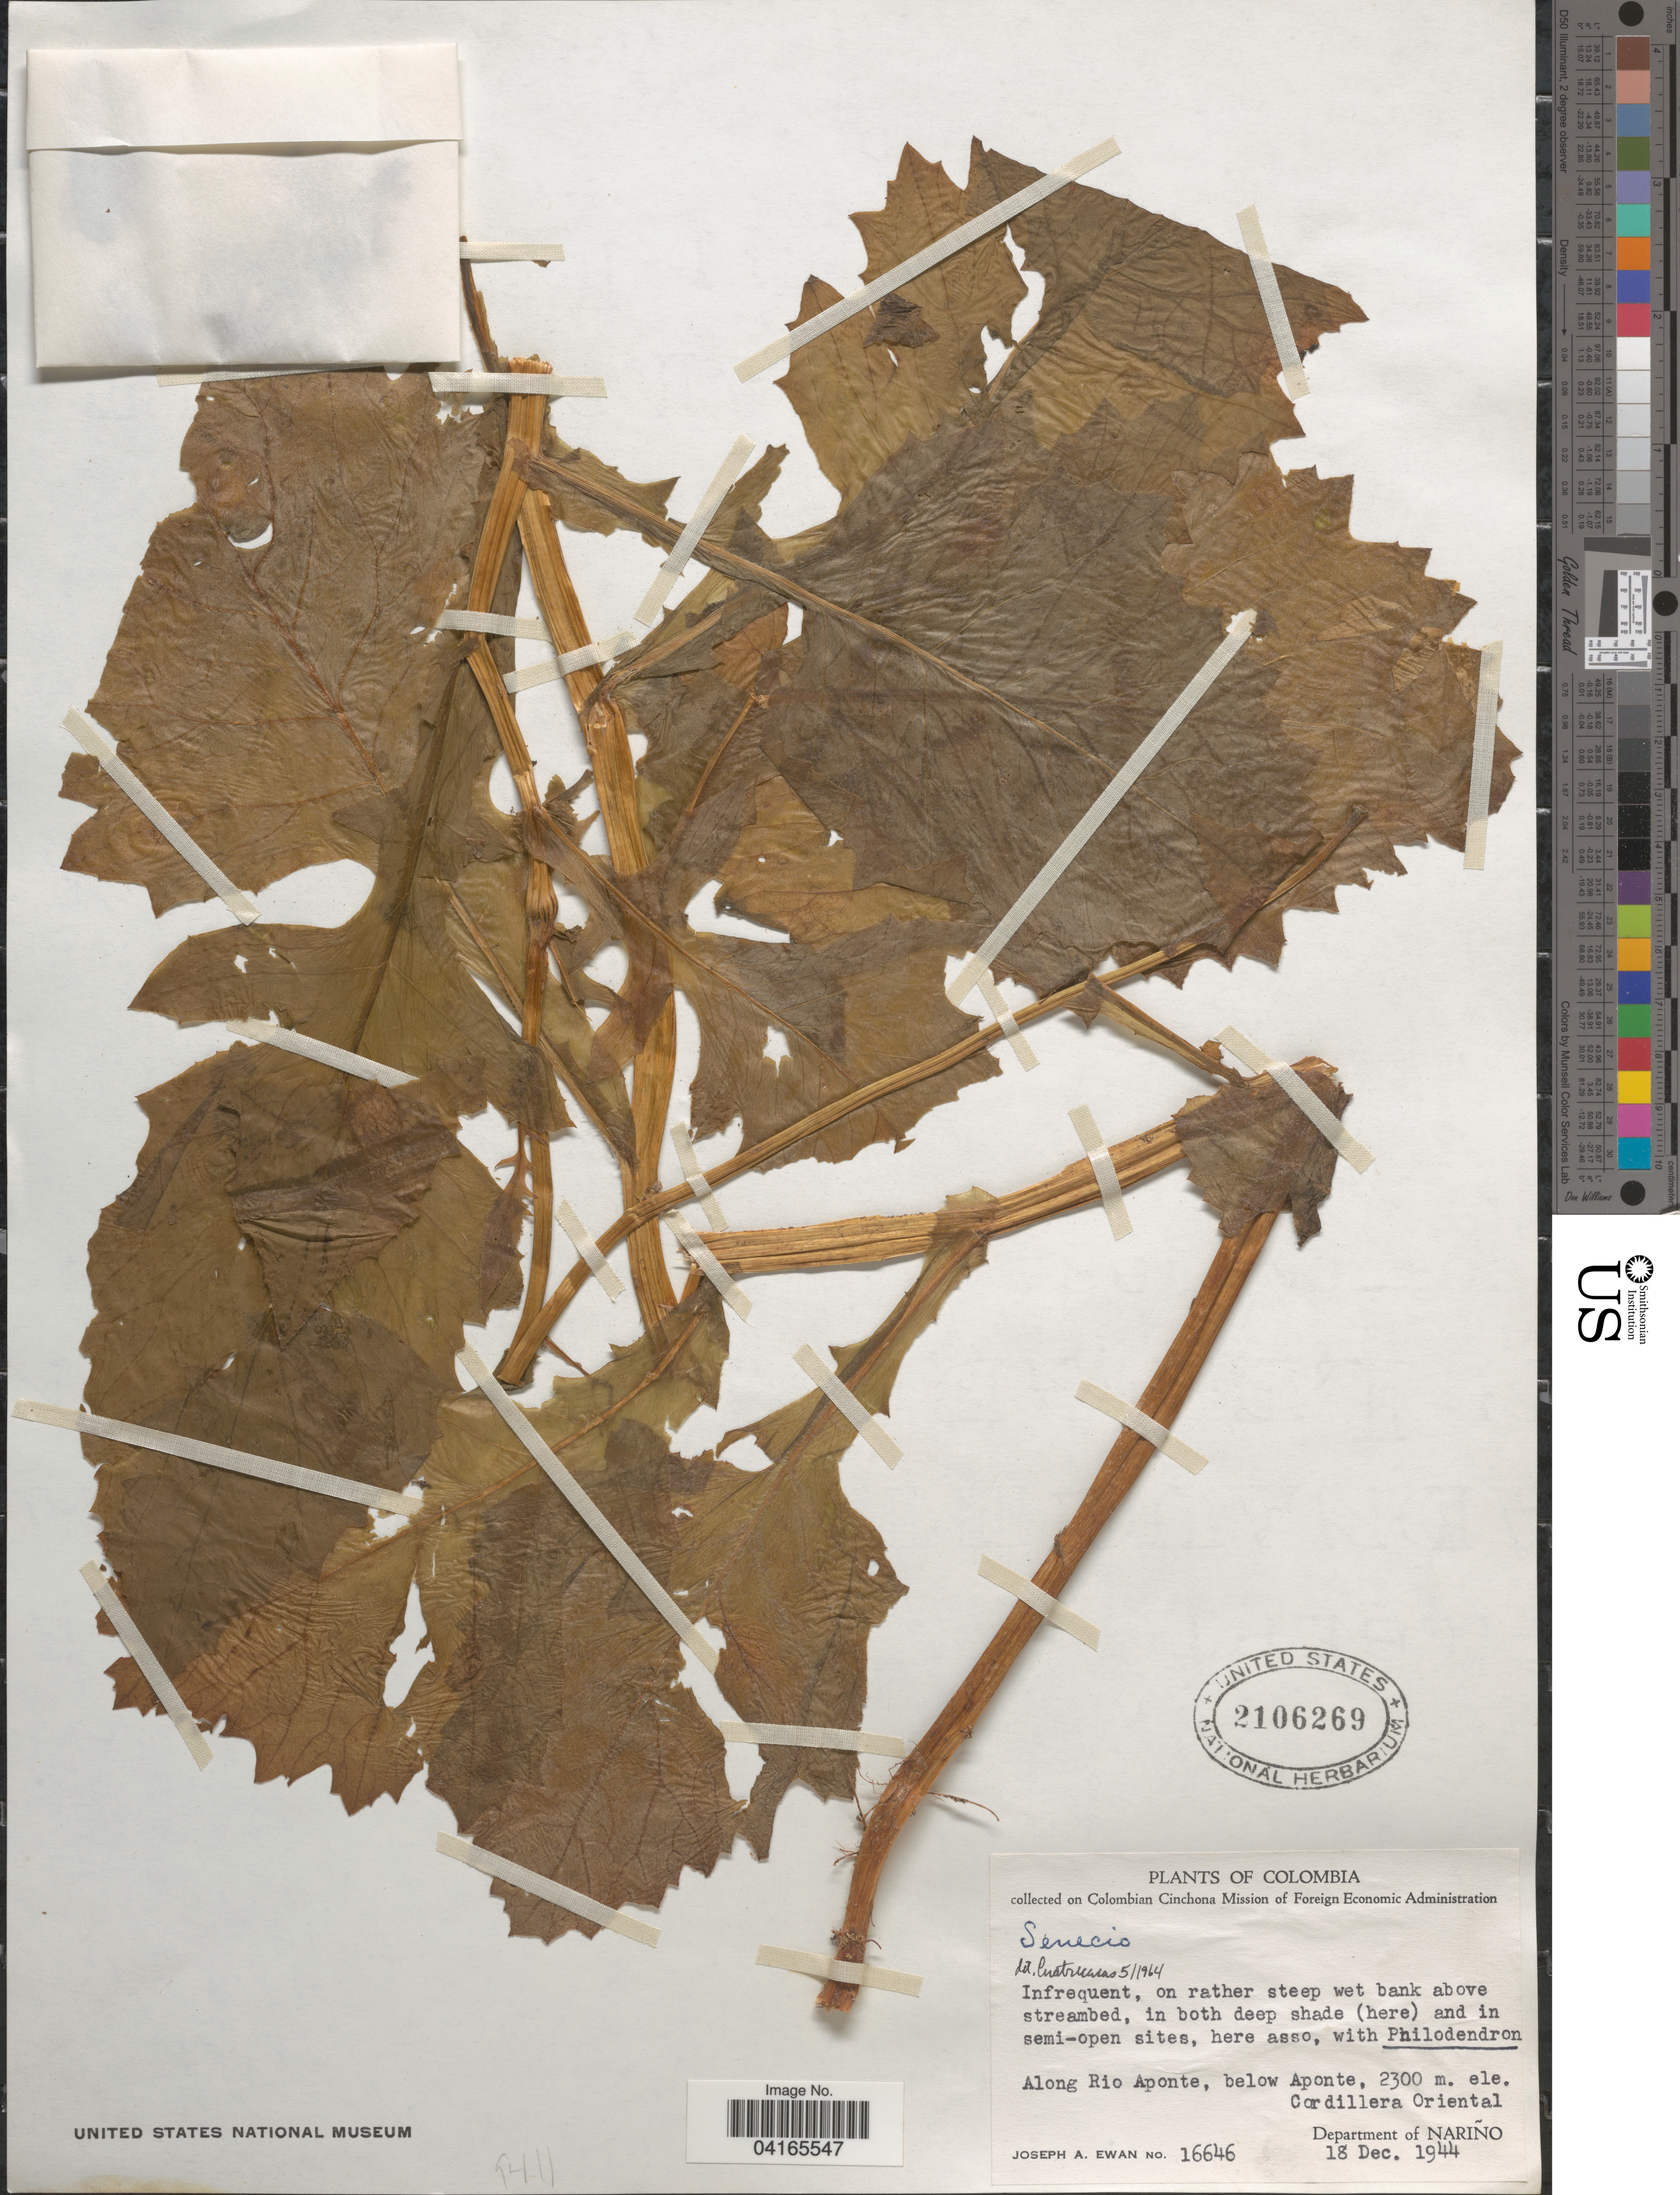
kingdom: Plantae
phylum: Tracheophyta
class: Magnoliopsida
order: Asterales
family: Asteraceae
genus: Senecio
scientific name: Senecio sp.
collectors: J. A. Ewan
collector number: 16646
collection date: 1944-12-18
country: Colombia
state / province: Nariño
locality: Colombian Cinchona Mission. Along Rio Aponte, below Aponte. Cordillera Oriental. Department of Nariño.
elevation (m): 2300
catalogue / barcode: US 2106269